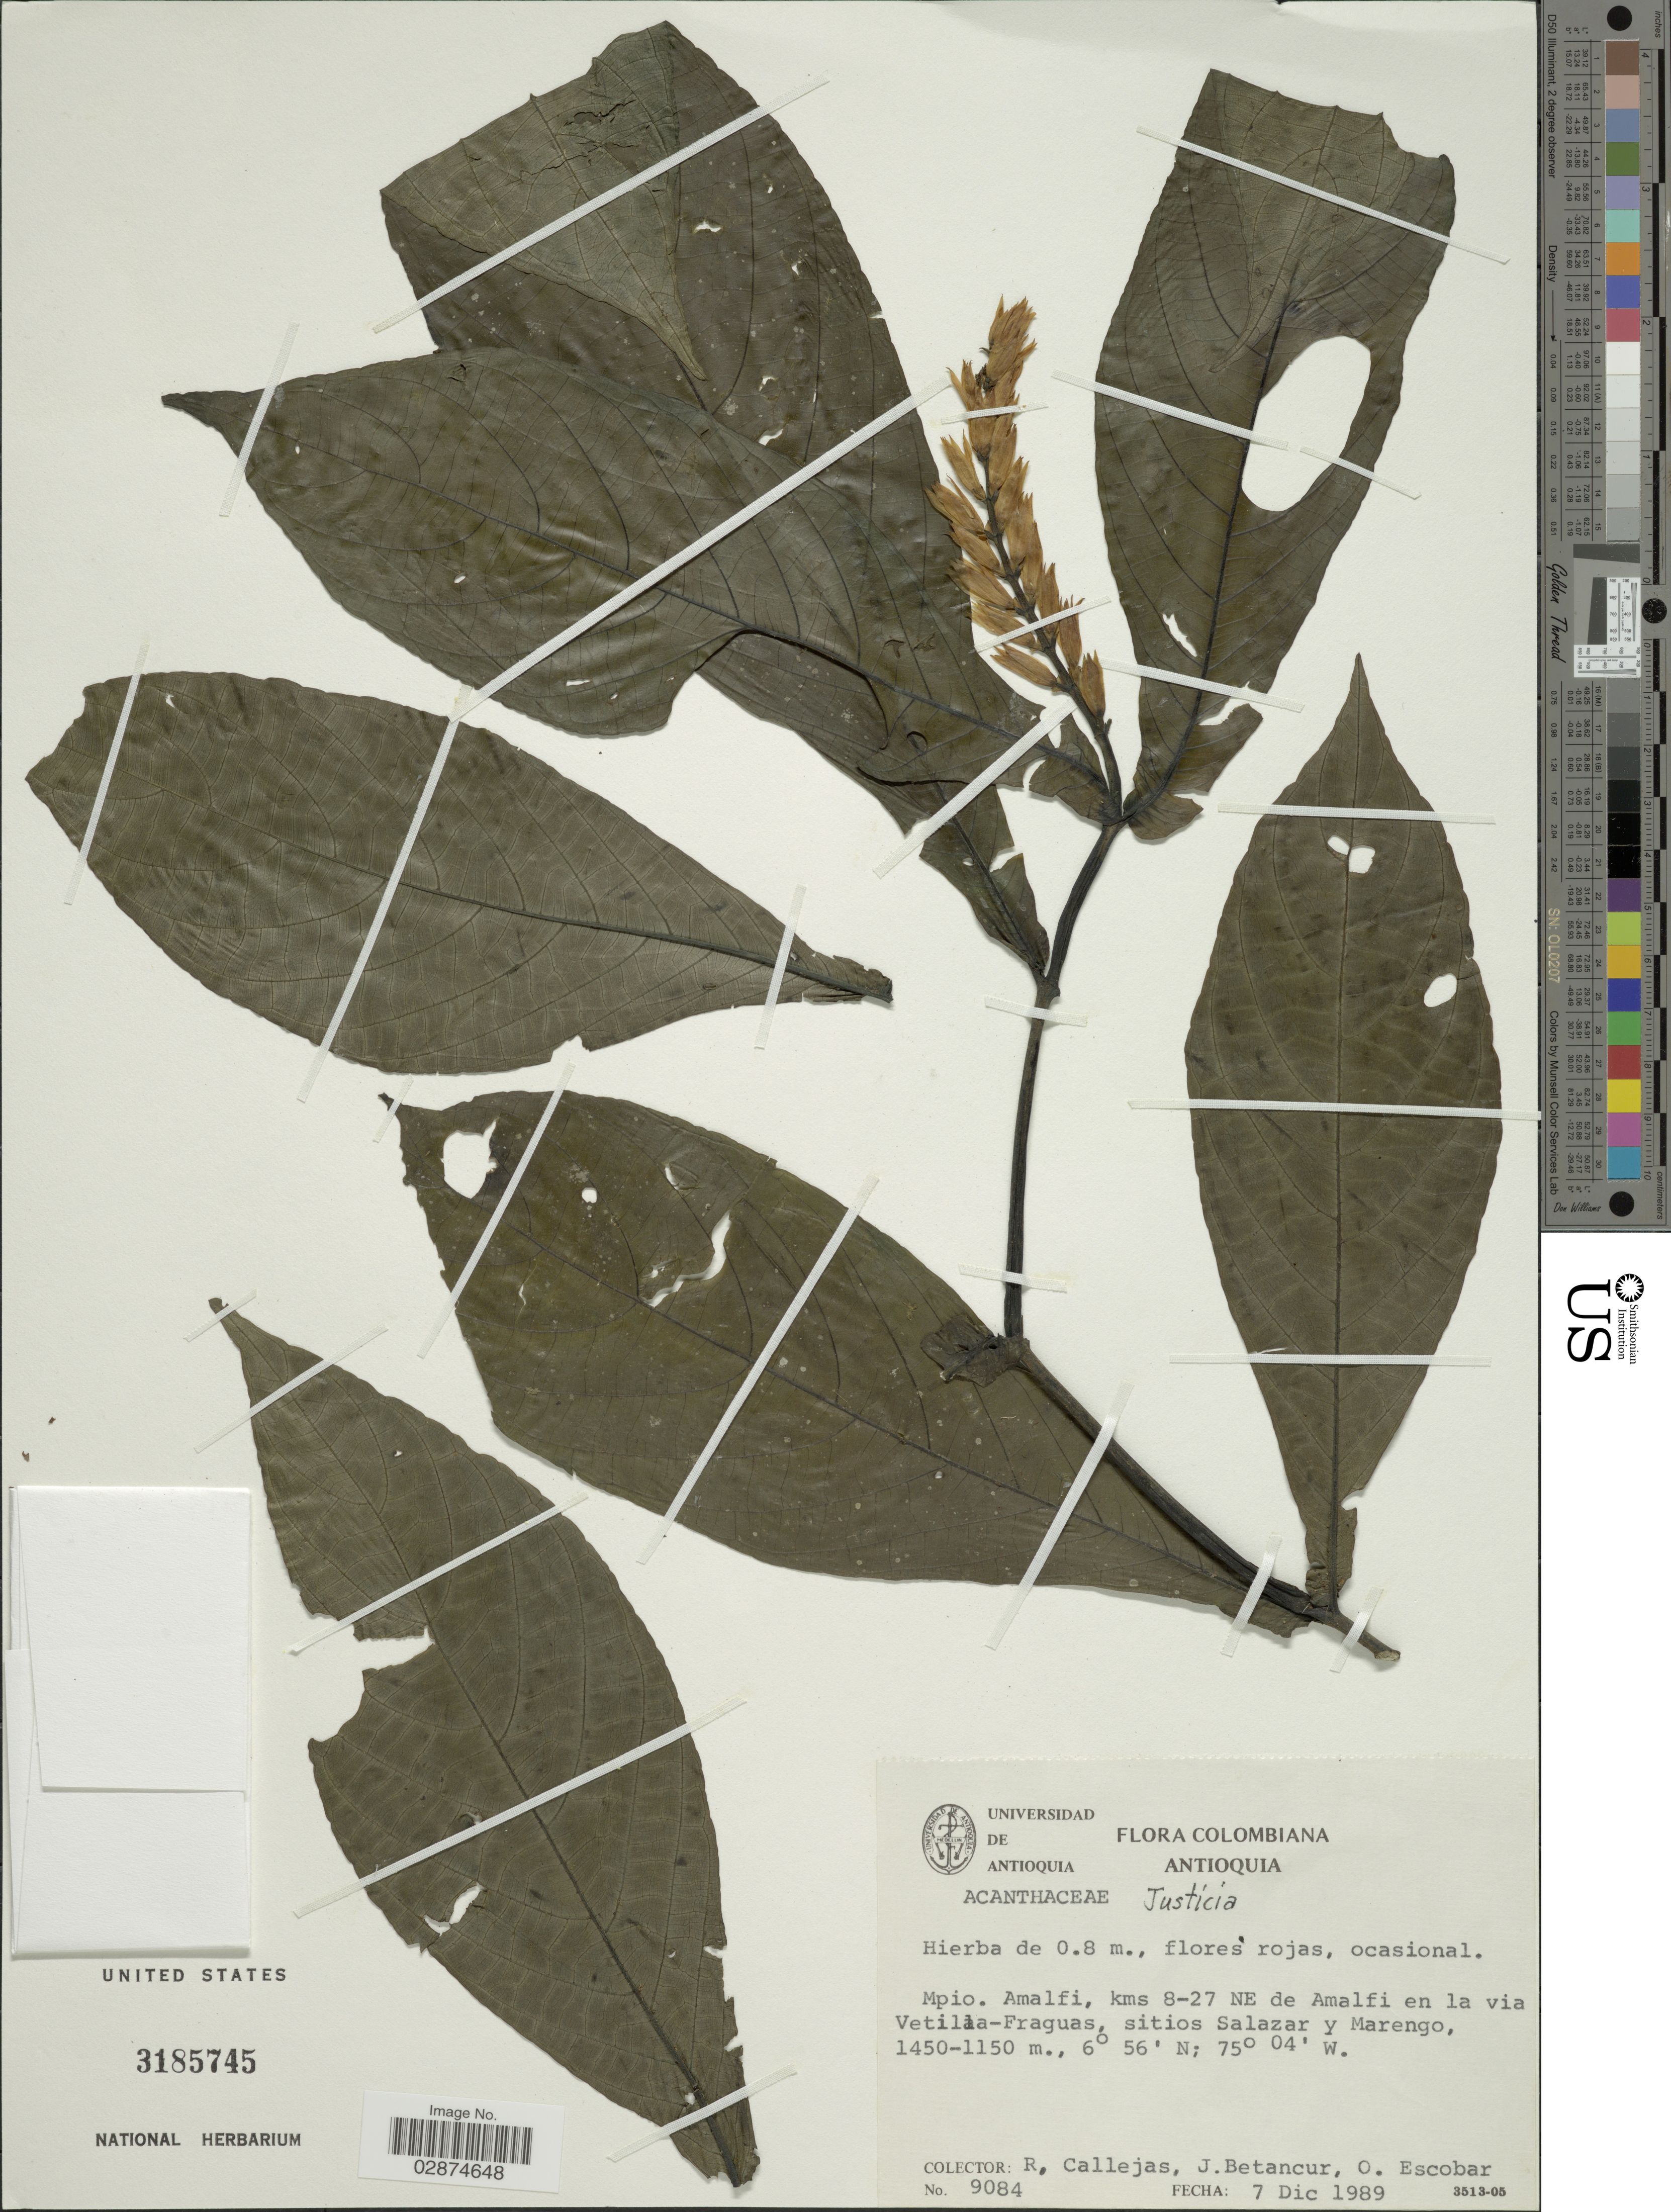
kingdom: Plantae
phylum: Tracheophyta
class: Magnoliopsida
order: Lamiales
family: Acanthaceae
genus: Kalbreyeriella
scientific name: Kalbreyeriella sp.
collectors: R. Callejas, J. Betancur & O. Escobar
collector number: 9084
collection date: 1989-12-07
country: Colombia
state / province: Antioquia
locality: Mpio. Amalfi, kms 8-27 NE de Amalfi en la via Vetilla-Fraguas, sitios Salazar y Marengo.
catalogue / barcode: US 3185745